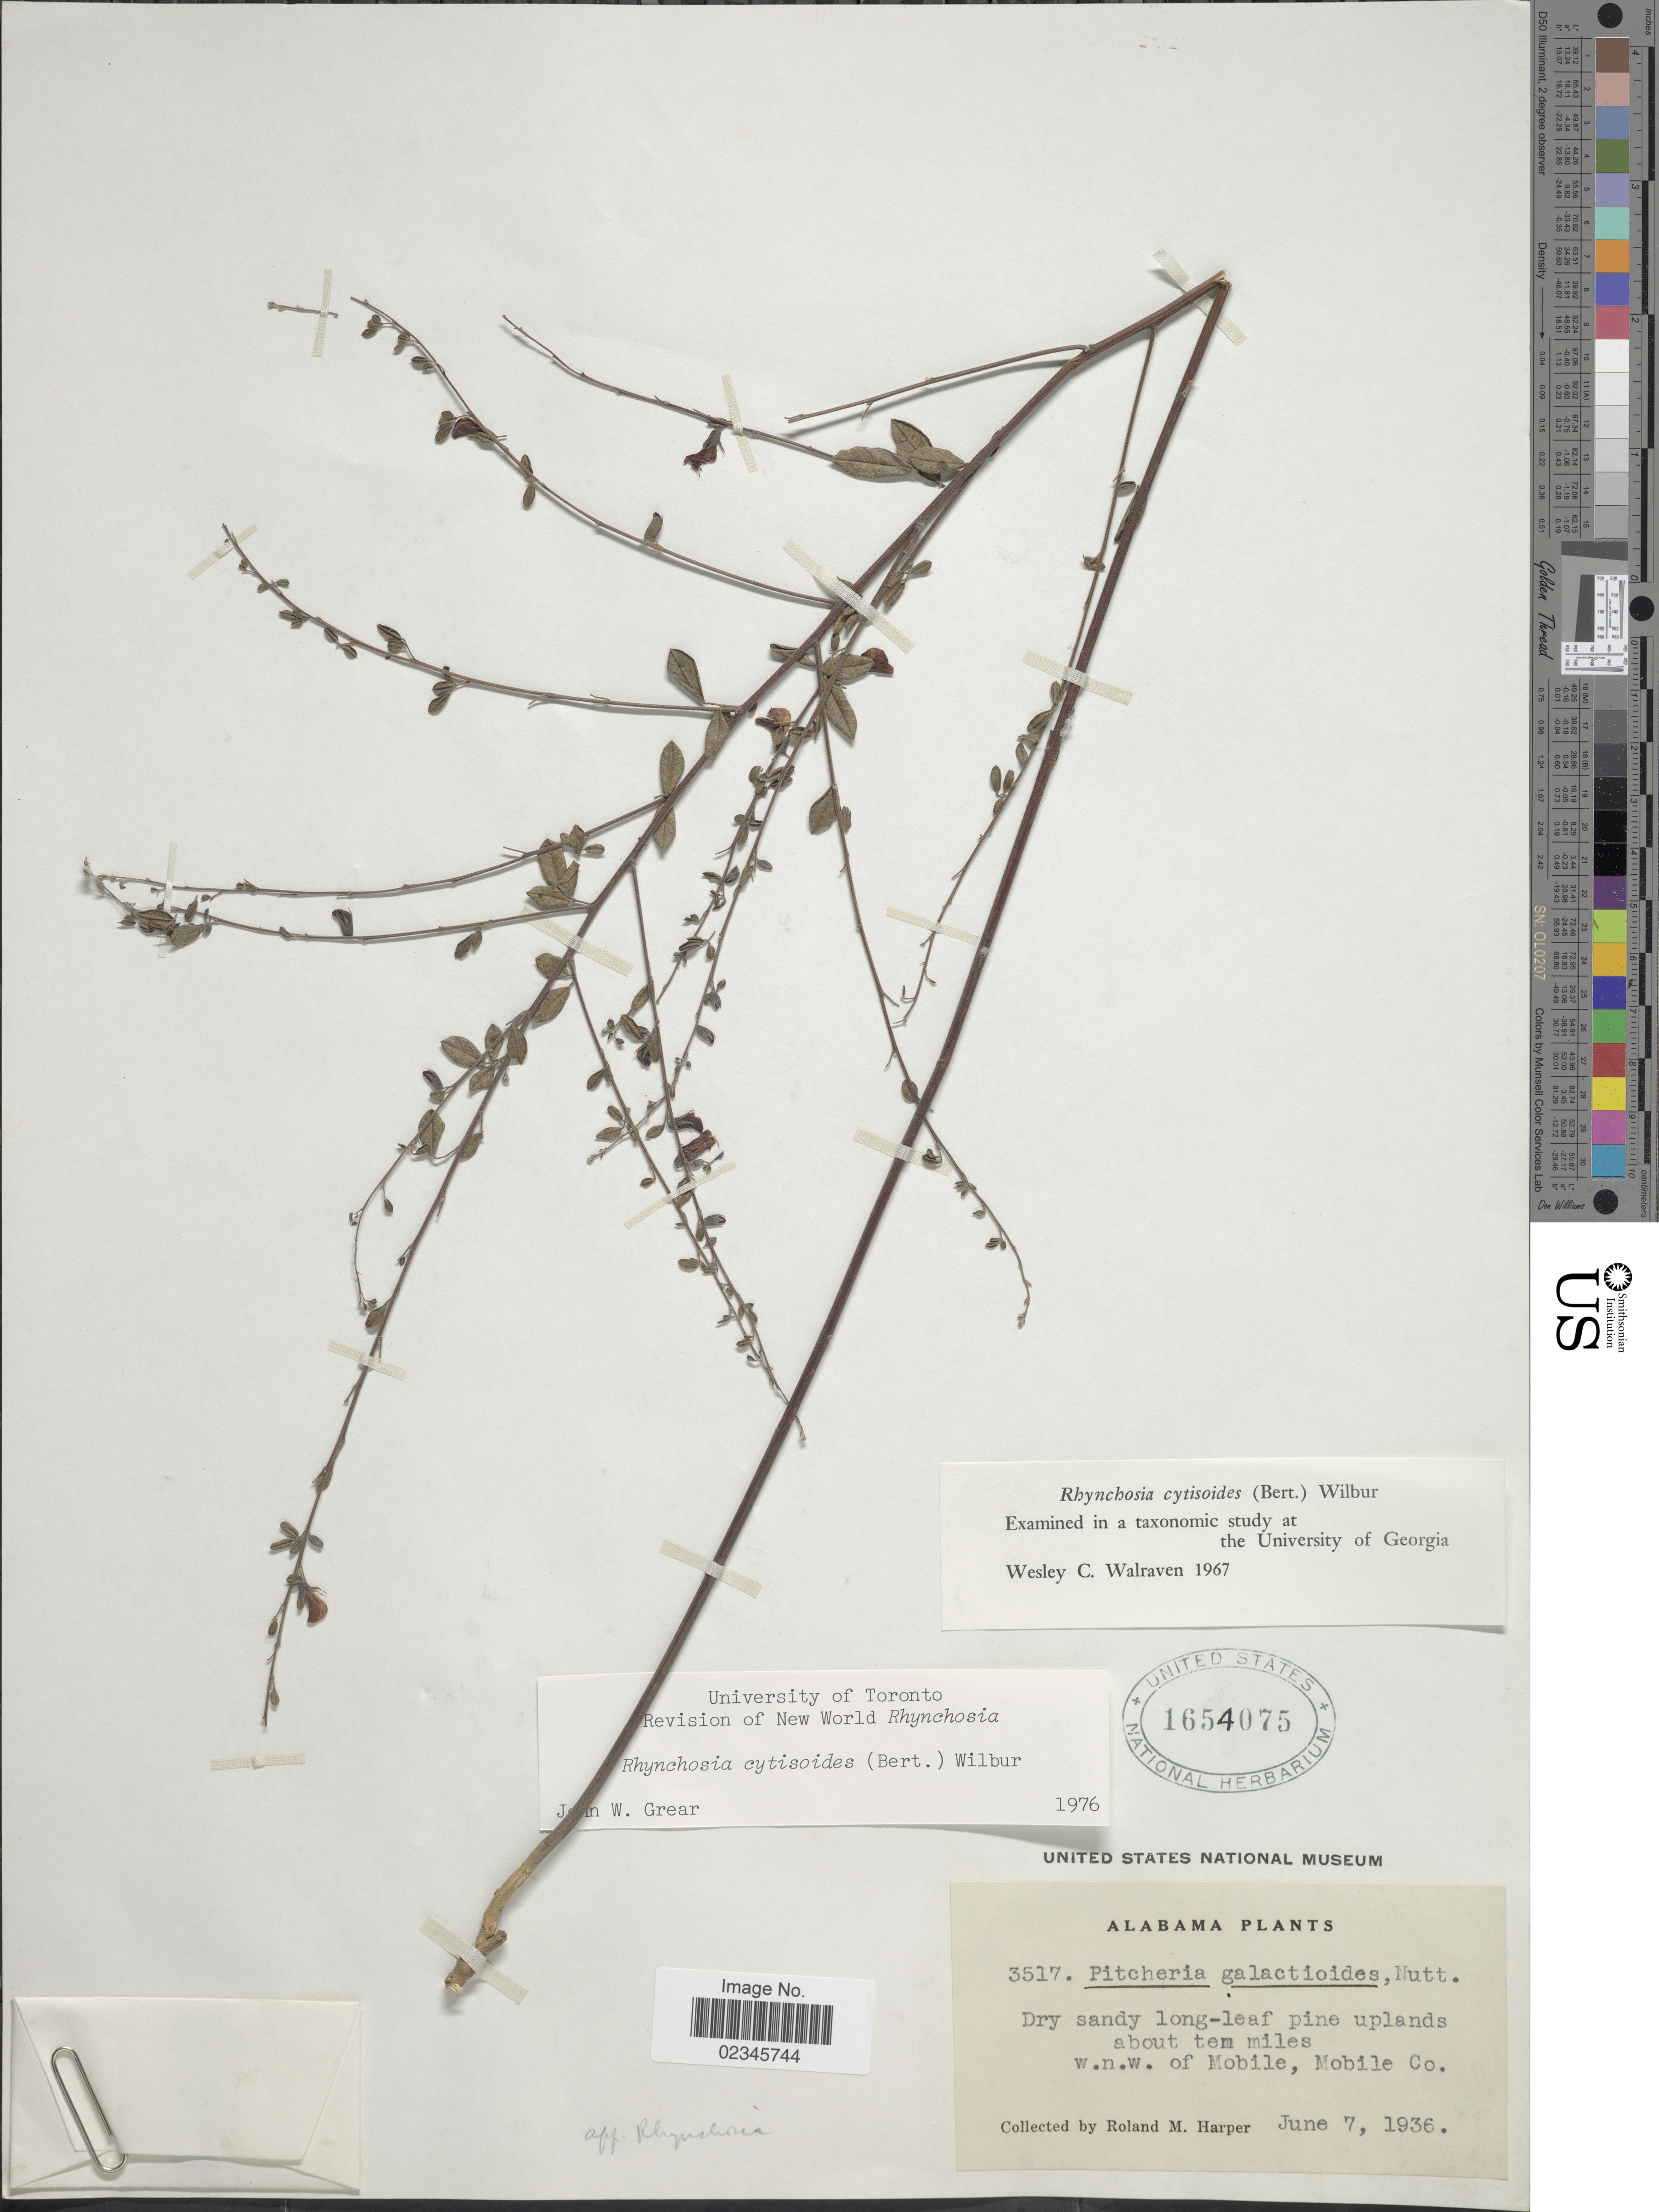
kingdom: Plantae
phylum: Tracheophyta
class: Magnoliopsida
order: Fabales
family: Fabaceae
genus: Rhynchosia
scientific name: Rhynchosia cytisoides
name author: (Bertol.) Wilbur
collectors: R. M. Harper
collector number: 3517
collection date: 1936-06-07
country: United States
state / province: Alabama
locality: Uplands about ten miles w.n.w. of Mobile.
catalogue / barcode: US 1654075